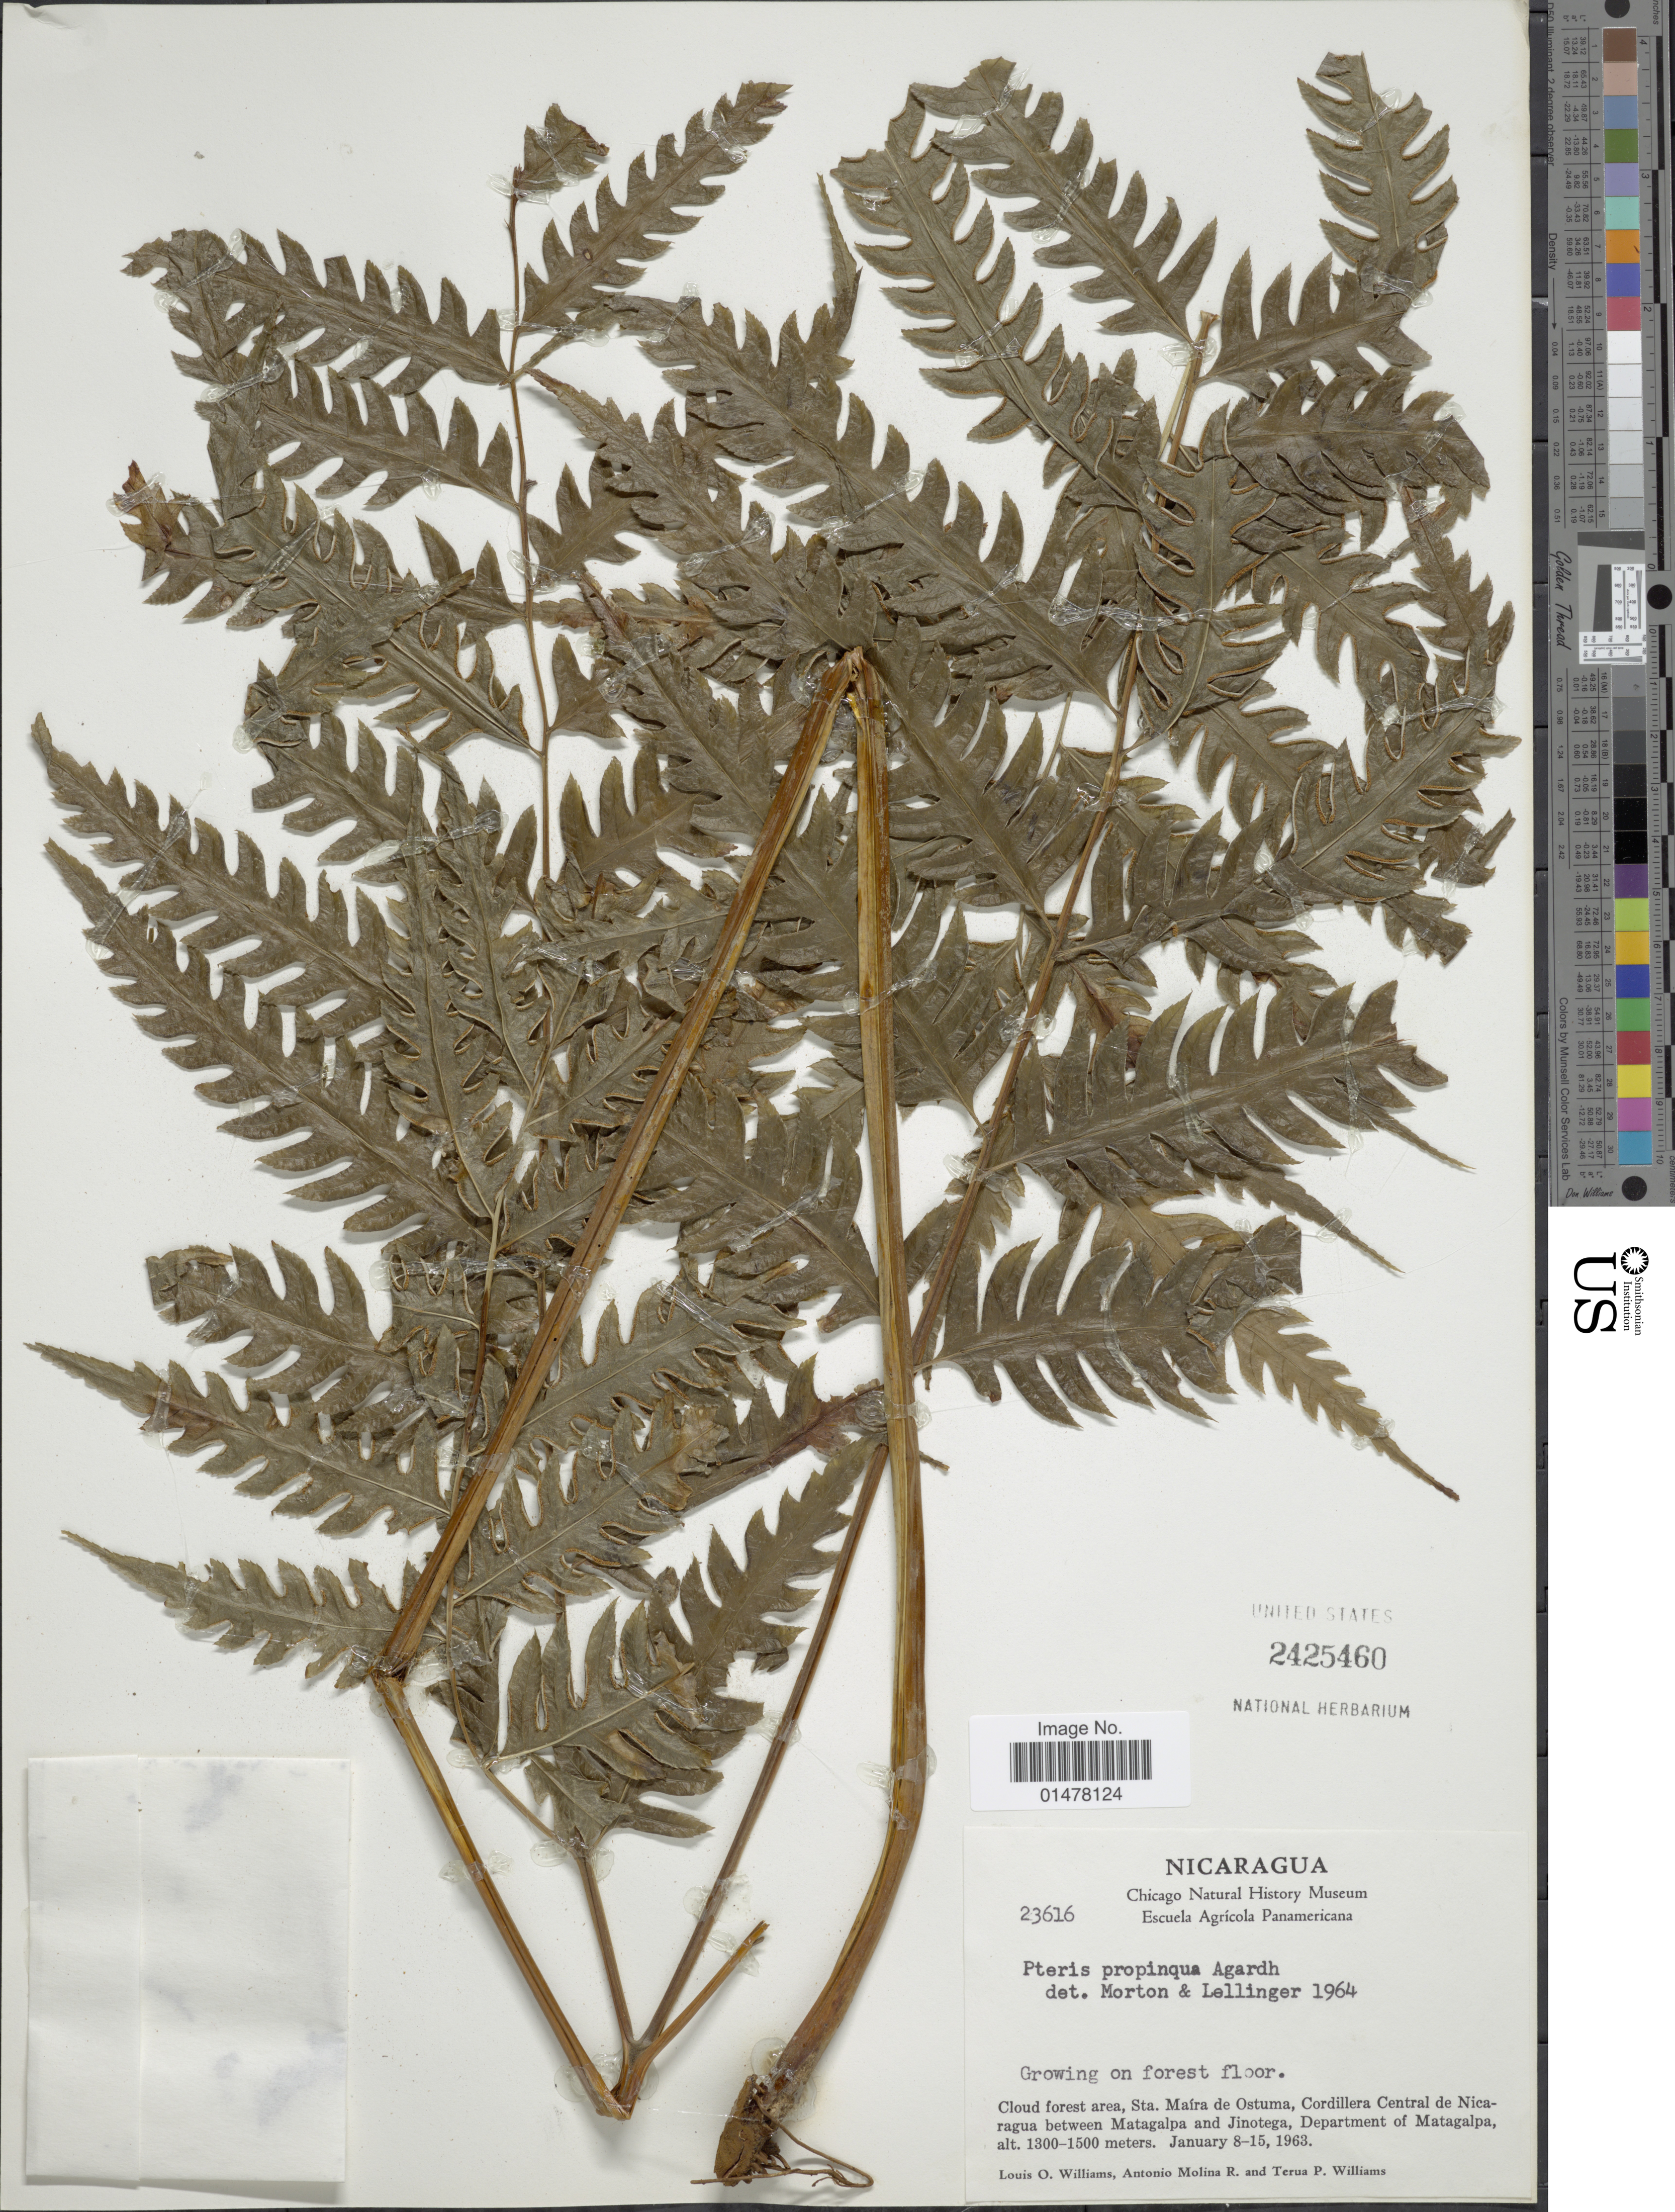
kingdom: Plantae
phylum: Tracheophyta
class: Polypodiopsida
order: Polypodiales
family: Pteridaceae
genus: Pteris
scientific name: Pteris propinqua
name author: J. Agardh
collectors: L. O. Williams, A. Molina R. & T. P. Williams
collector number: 23616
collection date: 1963-01-08/1963-01-15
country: Nicaragua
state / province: Matagalpa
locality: Nicaragua, Cloud forest area, Sta. Maira de Ostuma, Cordillera Central de Nicaragua between Matagalpa and Jinotega, Department of Matagalpa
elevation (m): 1300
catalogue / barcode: US 2425460